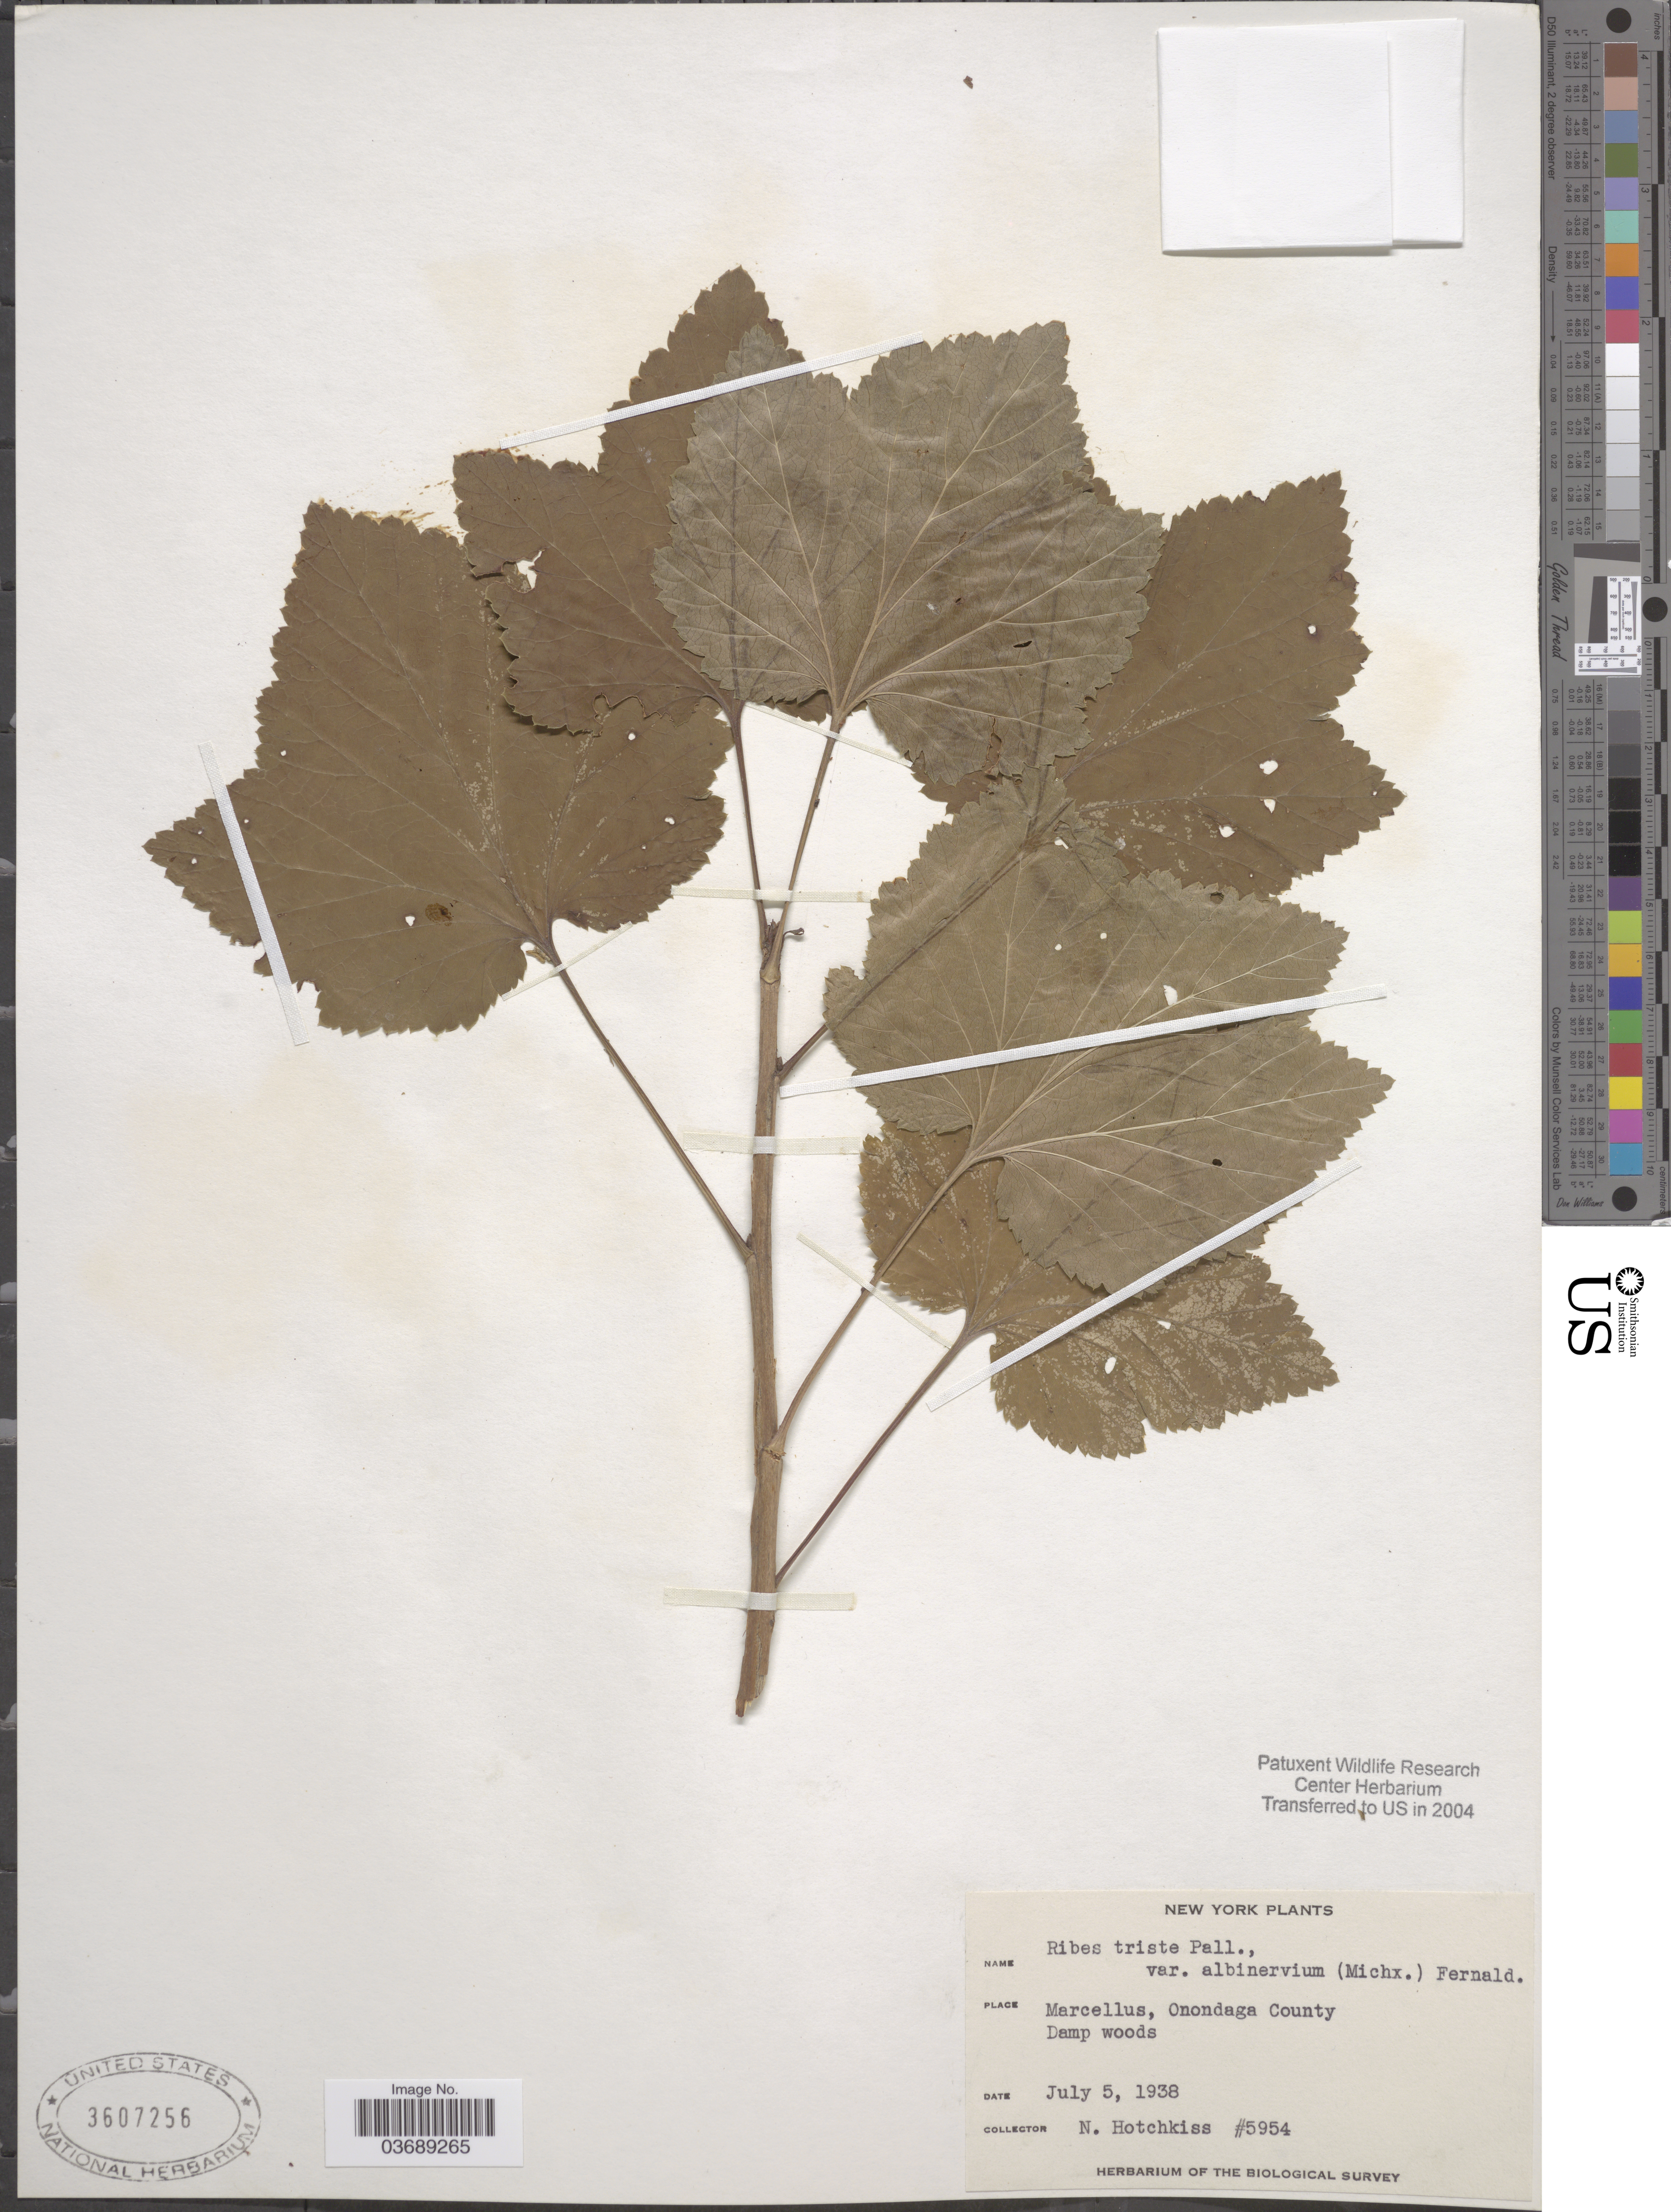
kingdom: Plantae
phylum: Tracheophyta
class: Magnoliopsida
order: Saxifragales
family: Grossulariaceae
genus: Ribes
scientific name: Ribes triste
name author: Pall.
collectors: N. Hotchkiss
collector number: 5954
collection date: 1938-07-05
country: United States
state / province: New York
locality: Marcellus, Onondaga County.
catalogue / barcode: US 3607256